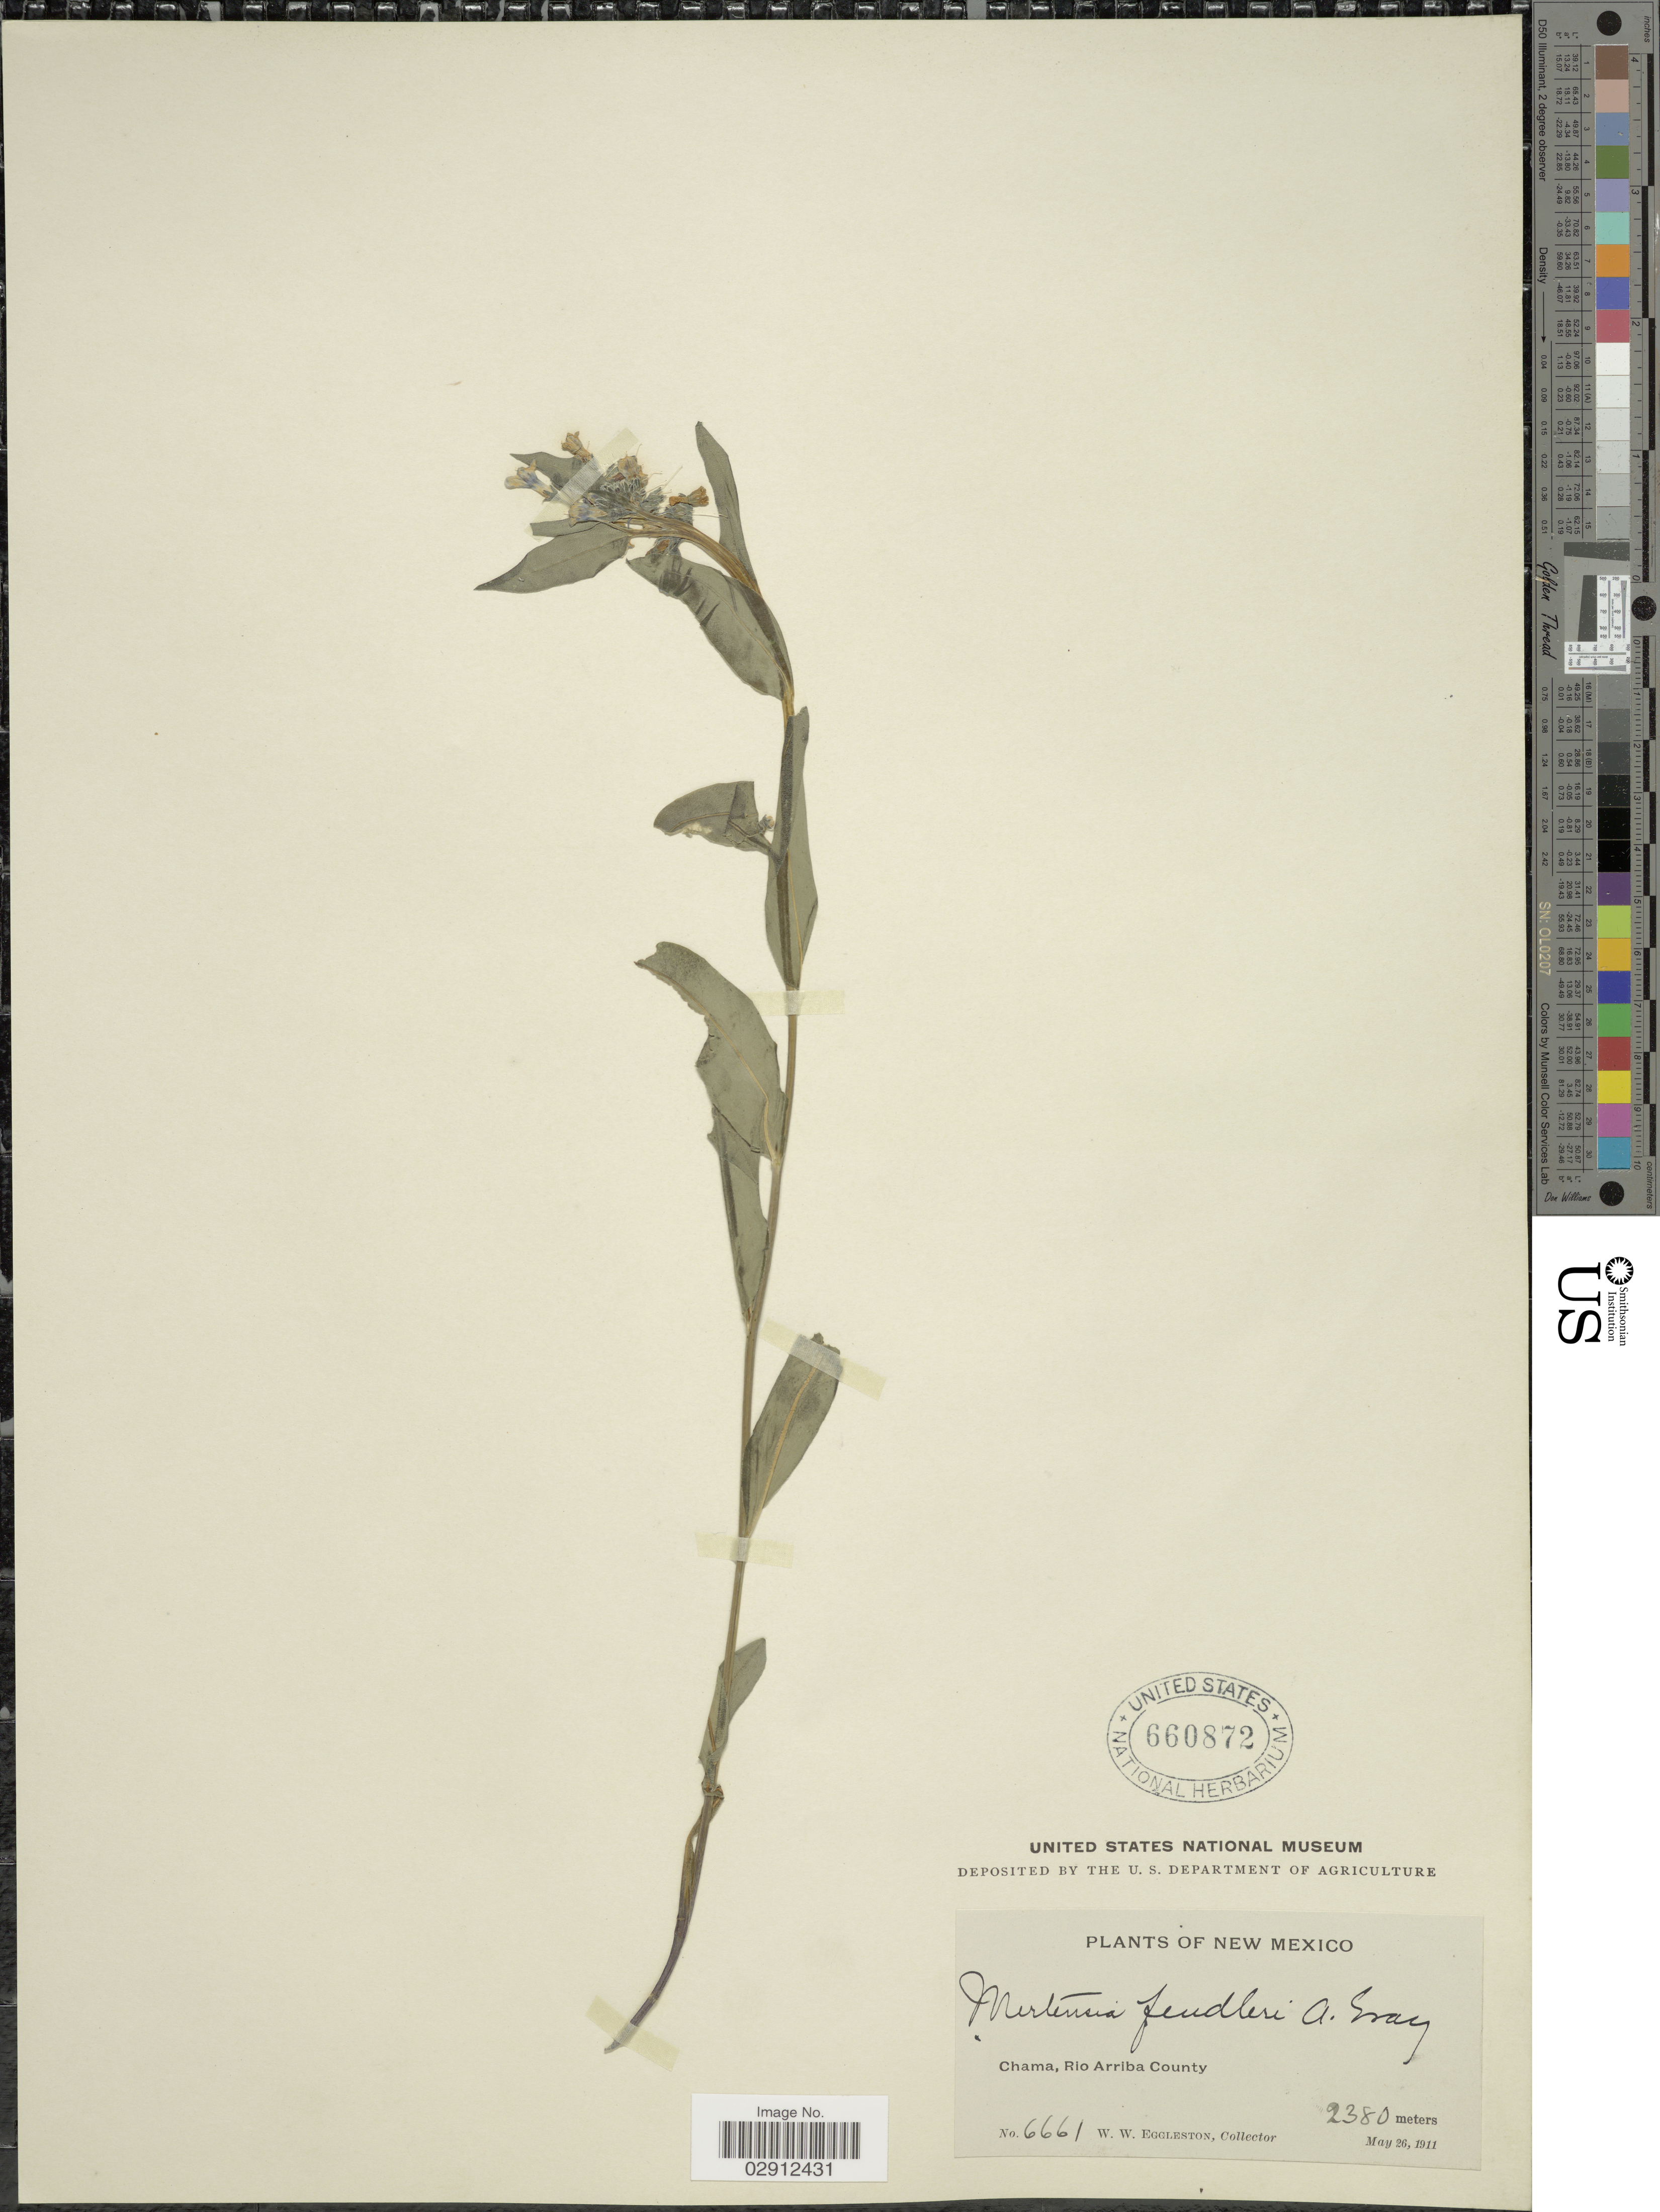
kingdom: Plantae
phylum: Tracheophyta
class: Magnoliopsida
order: Boraginales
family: Boraginaceae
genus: Mertensia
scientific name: Mertensia lanceolata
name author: (Pursh) DC. ex A. DC.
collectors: W. W. Eggleston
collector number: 6661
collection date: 1911-05-26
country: United States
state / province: New Mexico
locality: Chama, Rio Arriba County.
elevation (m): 2380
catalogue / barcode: US 660872